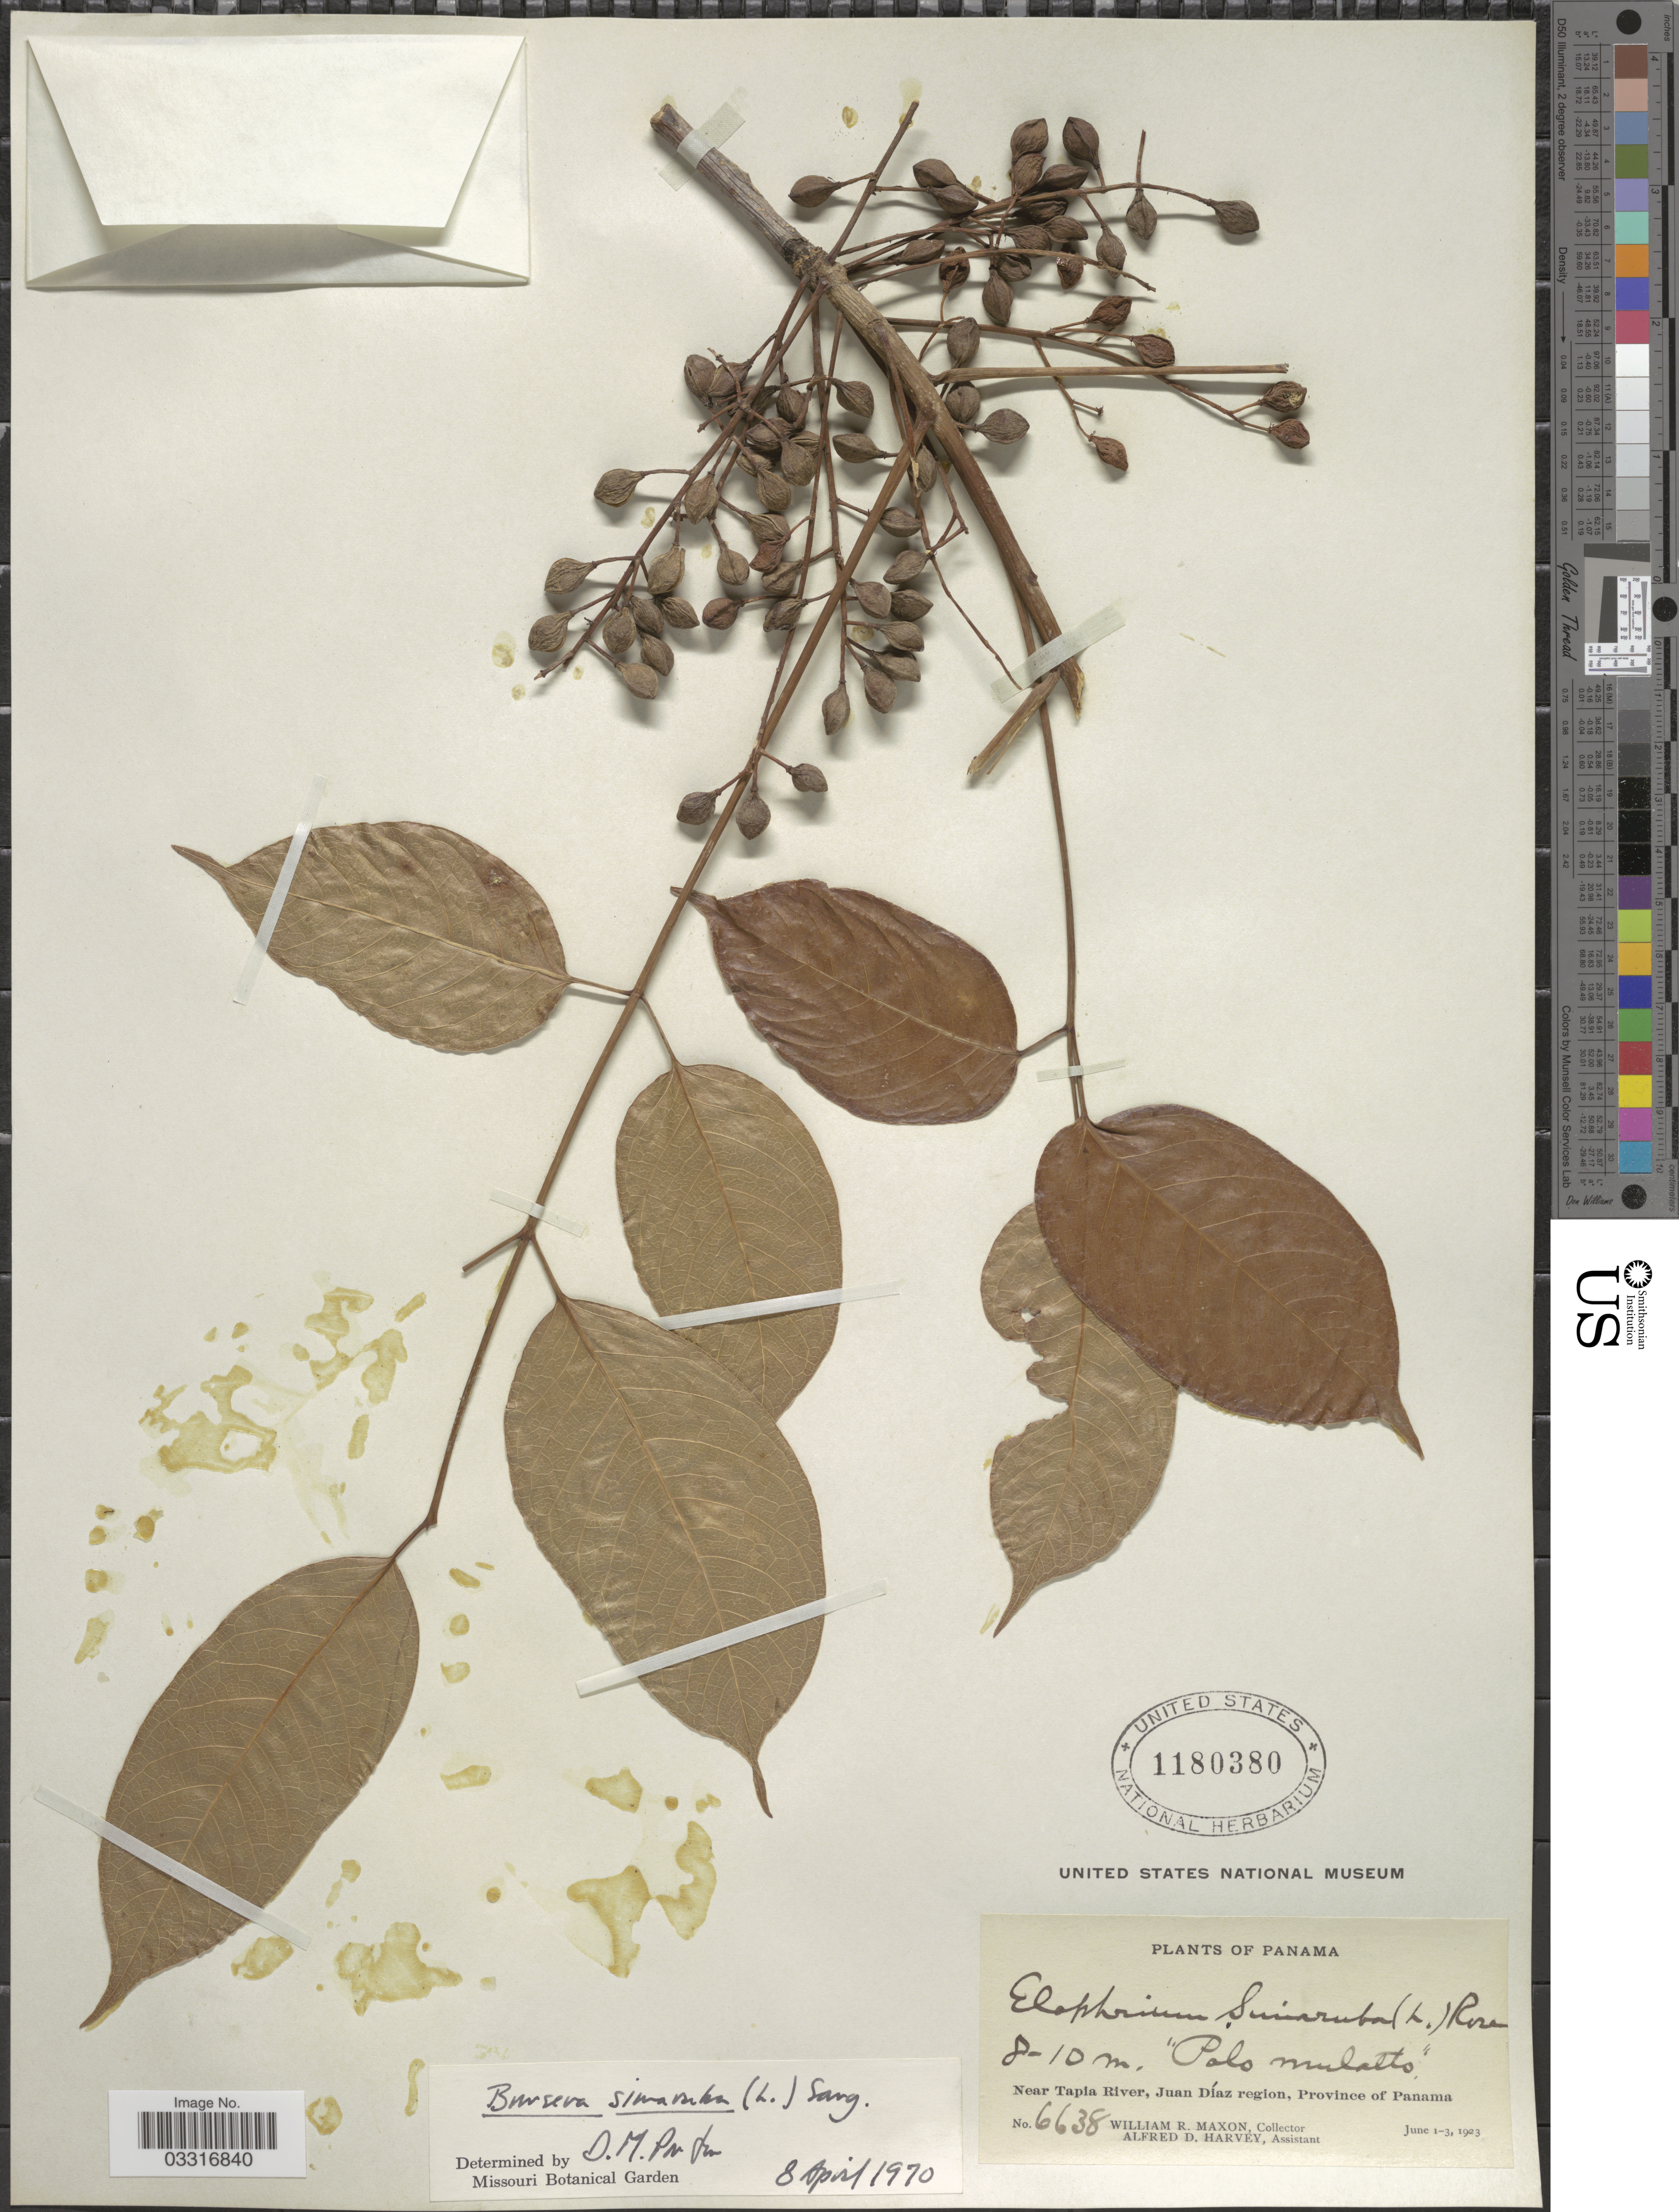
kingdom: Plantae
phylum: Tracheophyta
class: Magnoliopsida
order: Sapindales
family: Burseraceae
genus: Bursera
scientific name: Bursera simaruba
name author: (L.) Sarg.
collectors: W. R. Maxon & A. D. Harvey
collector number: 6638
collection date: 1923-06-01/1923-06-03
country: Panama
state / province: Panamá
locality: Near Tapia River, Juan Díaz region.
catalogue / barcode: US 1180380